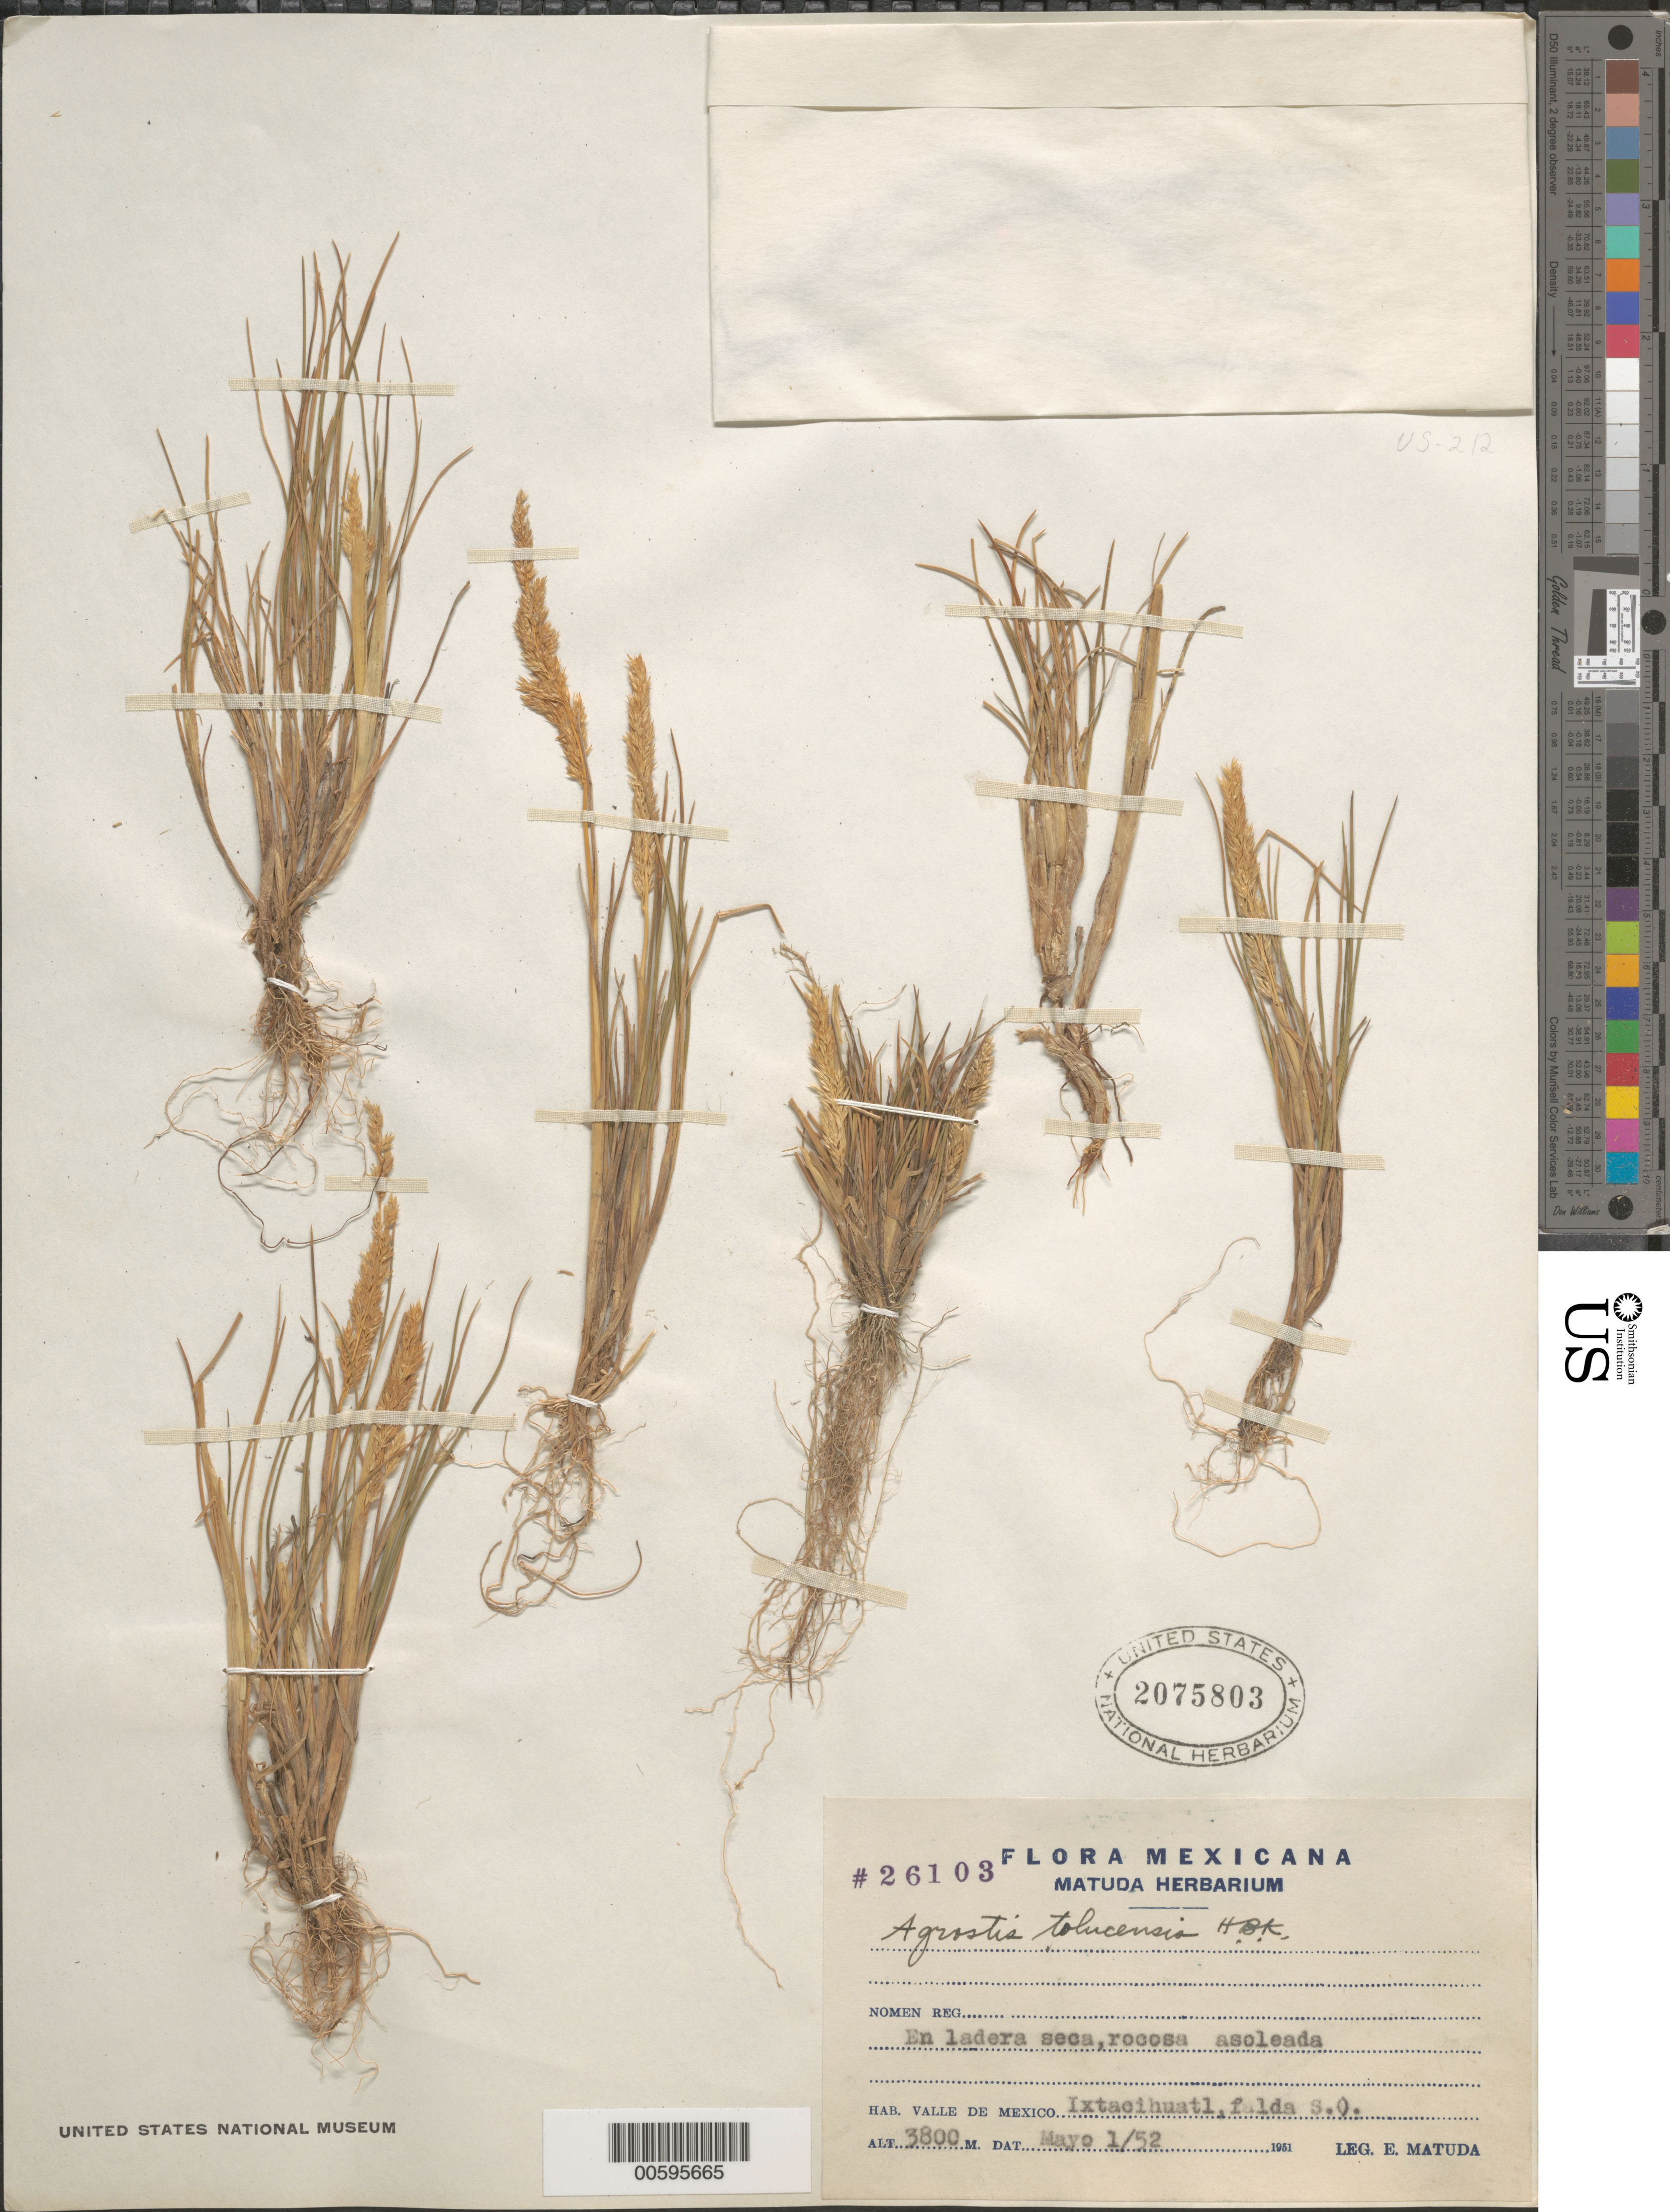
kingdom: Plantae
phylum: Tracheophyta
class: Liliopsida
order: Poales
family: Poaceae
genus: Agrostis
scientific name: Agrostis tolucensis Kunth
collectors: E. Matuda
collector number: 26103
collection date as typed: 1 May 1952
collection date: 1952-05-01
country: Mexico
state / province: México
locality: En ladera seca, rocosa asoleada, Hab. Valle de Mexico Ixtacihuatl, falda S.O.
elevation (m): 3800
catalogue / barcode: US 2075803